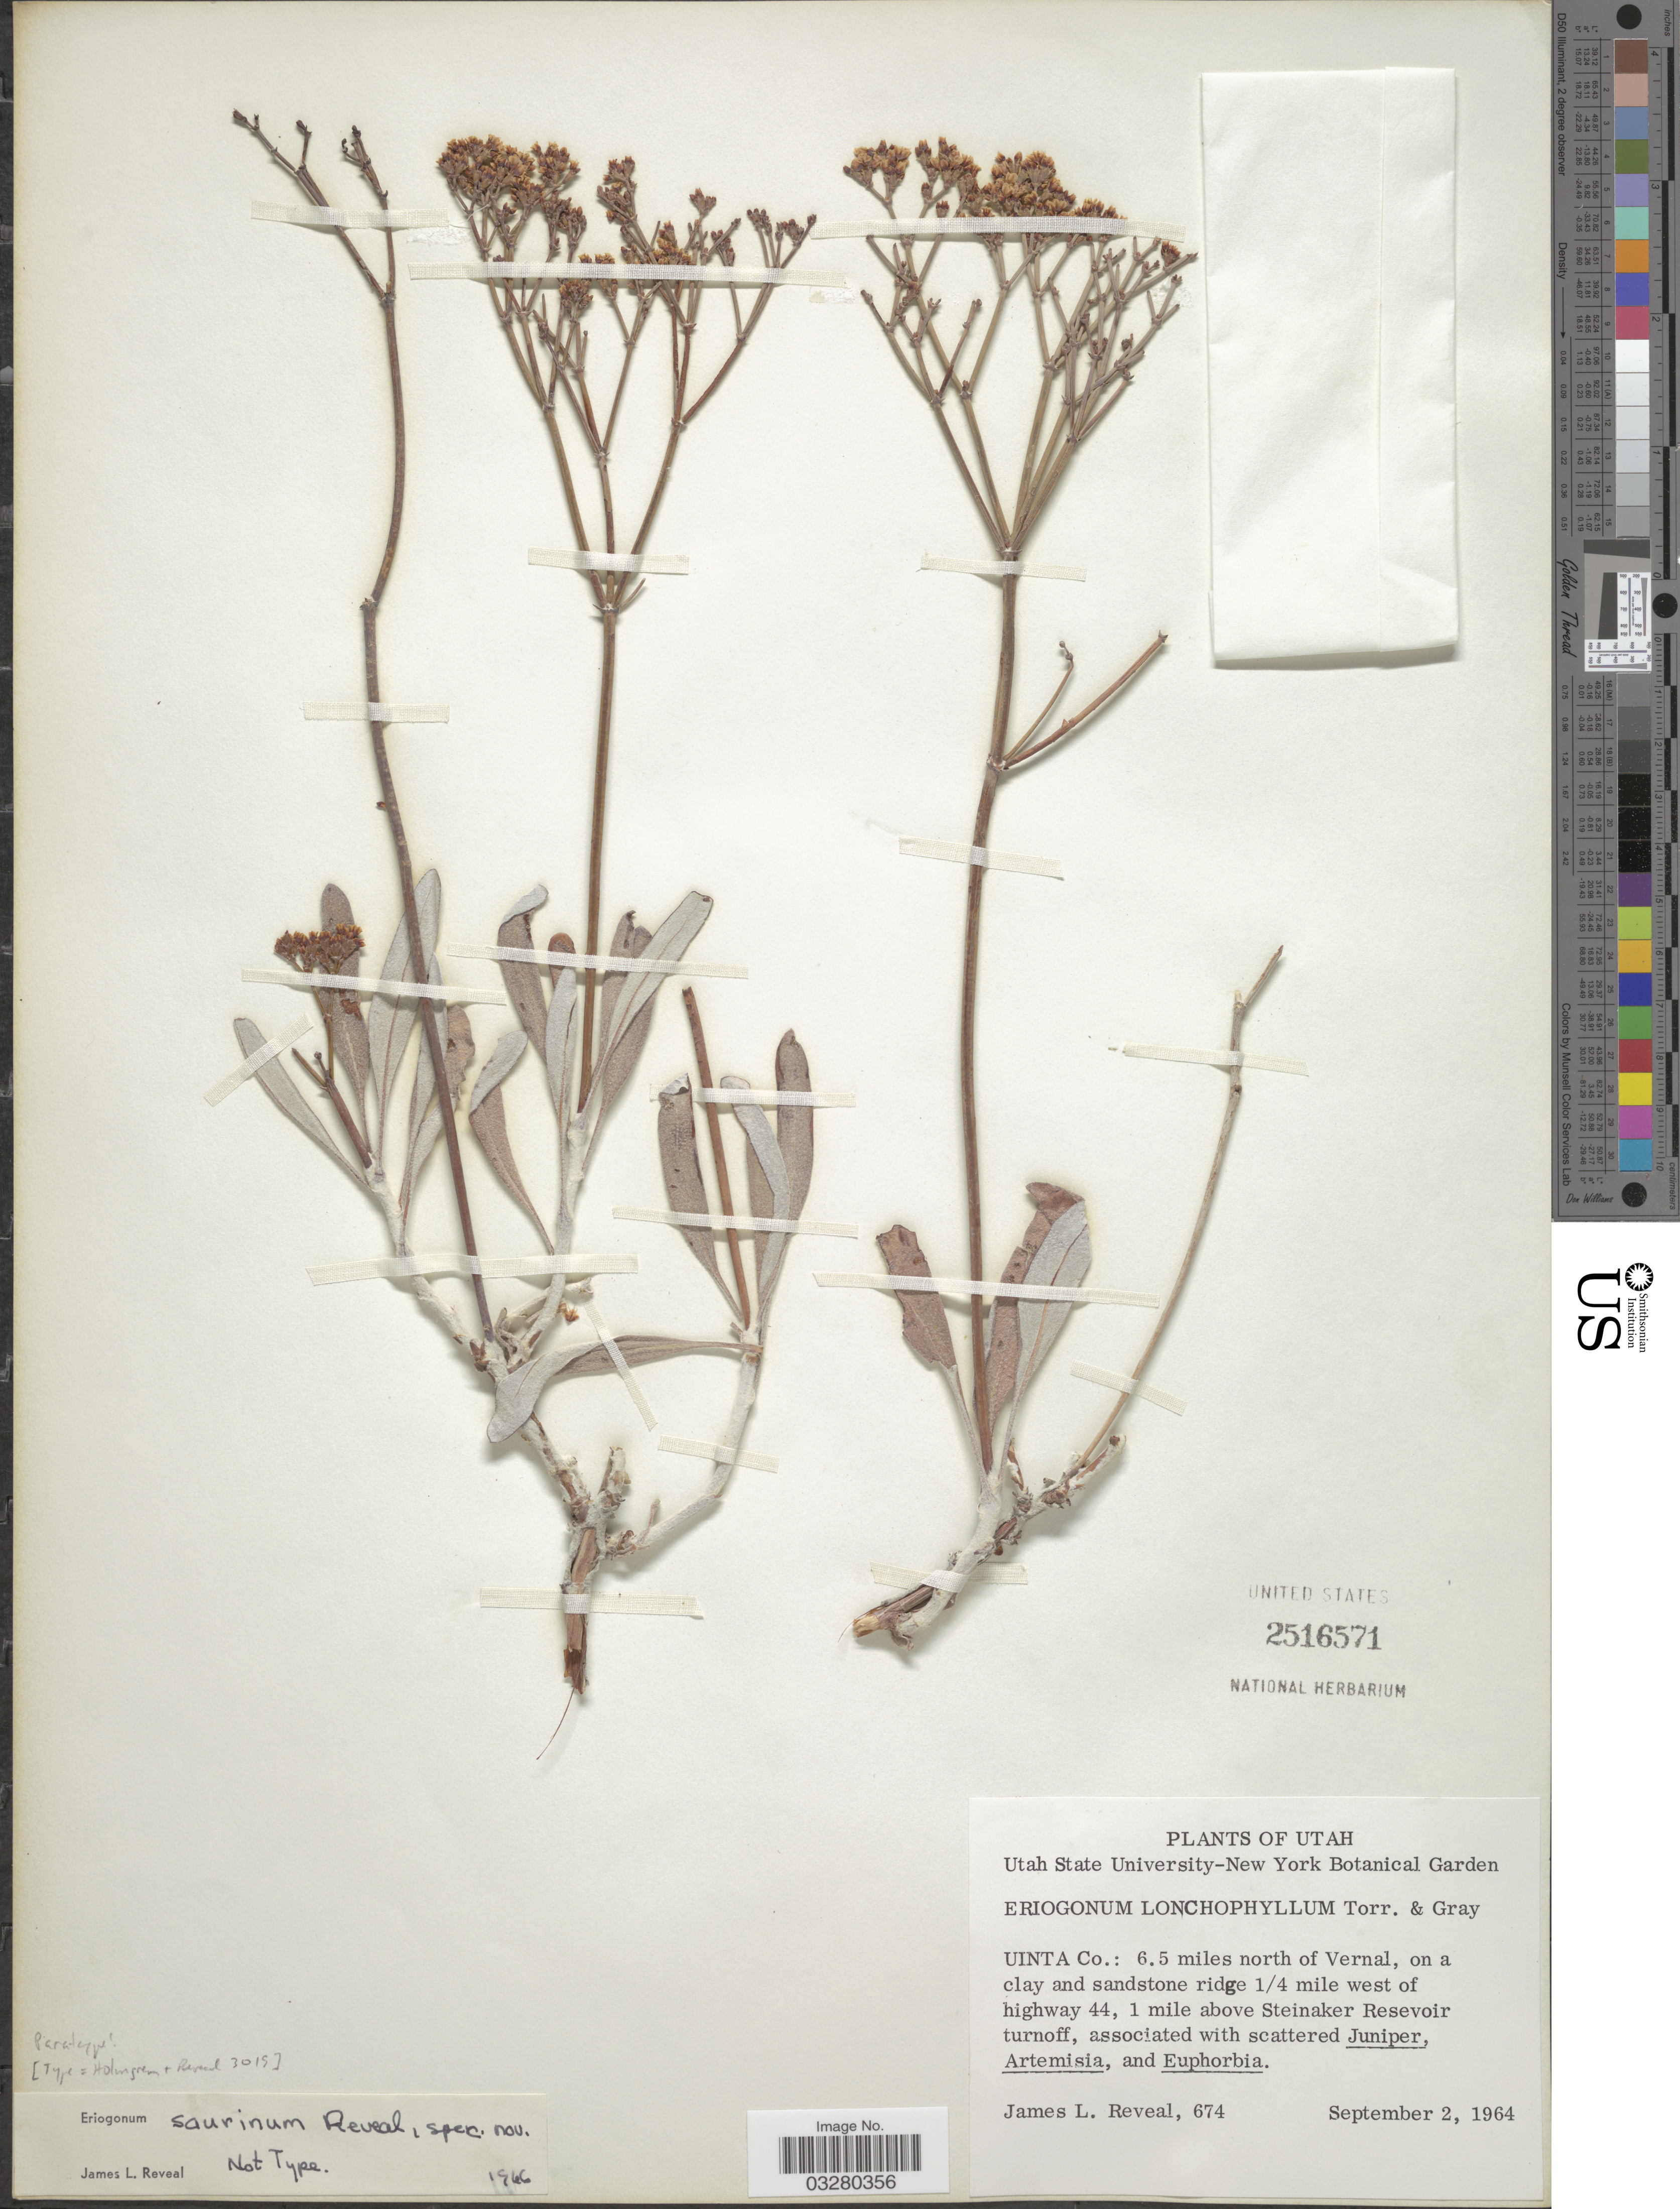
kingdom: Plantae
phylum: Tracheophyta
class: Magnoliopsida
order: Caryophyllales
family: Polygonaceae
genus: Eriogonum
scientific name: Eriogonum saurinum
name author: Reveal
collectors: J. L. Reveal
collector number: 674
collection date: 1964-09-02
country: United States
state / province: Utah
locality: Uinta Co.: 6.5 miles north of Vernal, on a clay and sandstone ridge ¼ mile west of highway 44, 1 mile above Steinaker Reservoir turnoff.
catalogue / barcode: US 2516571